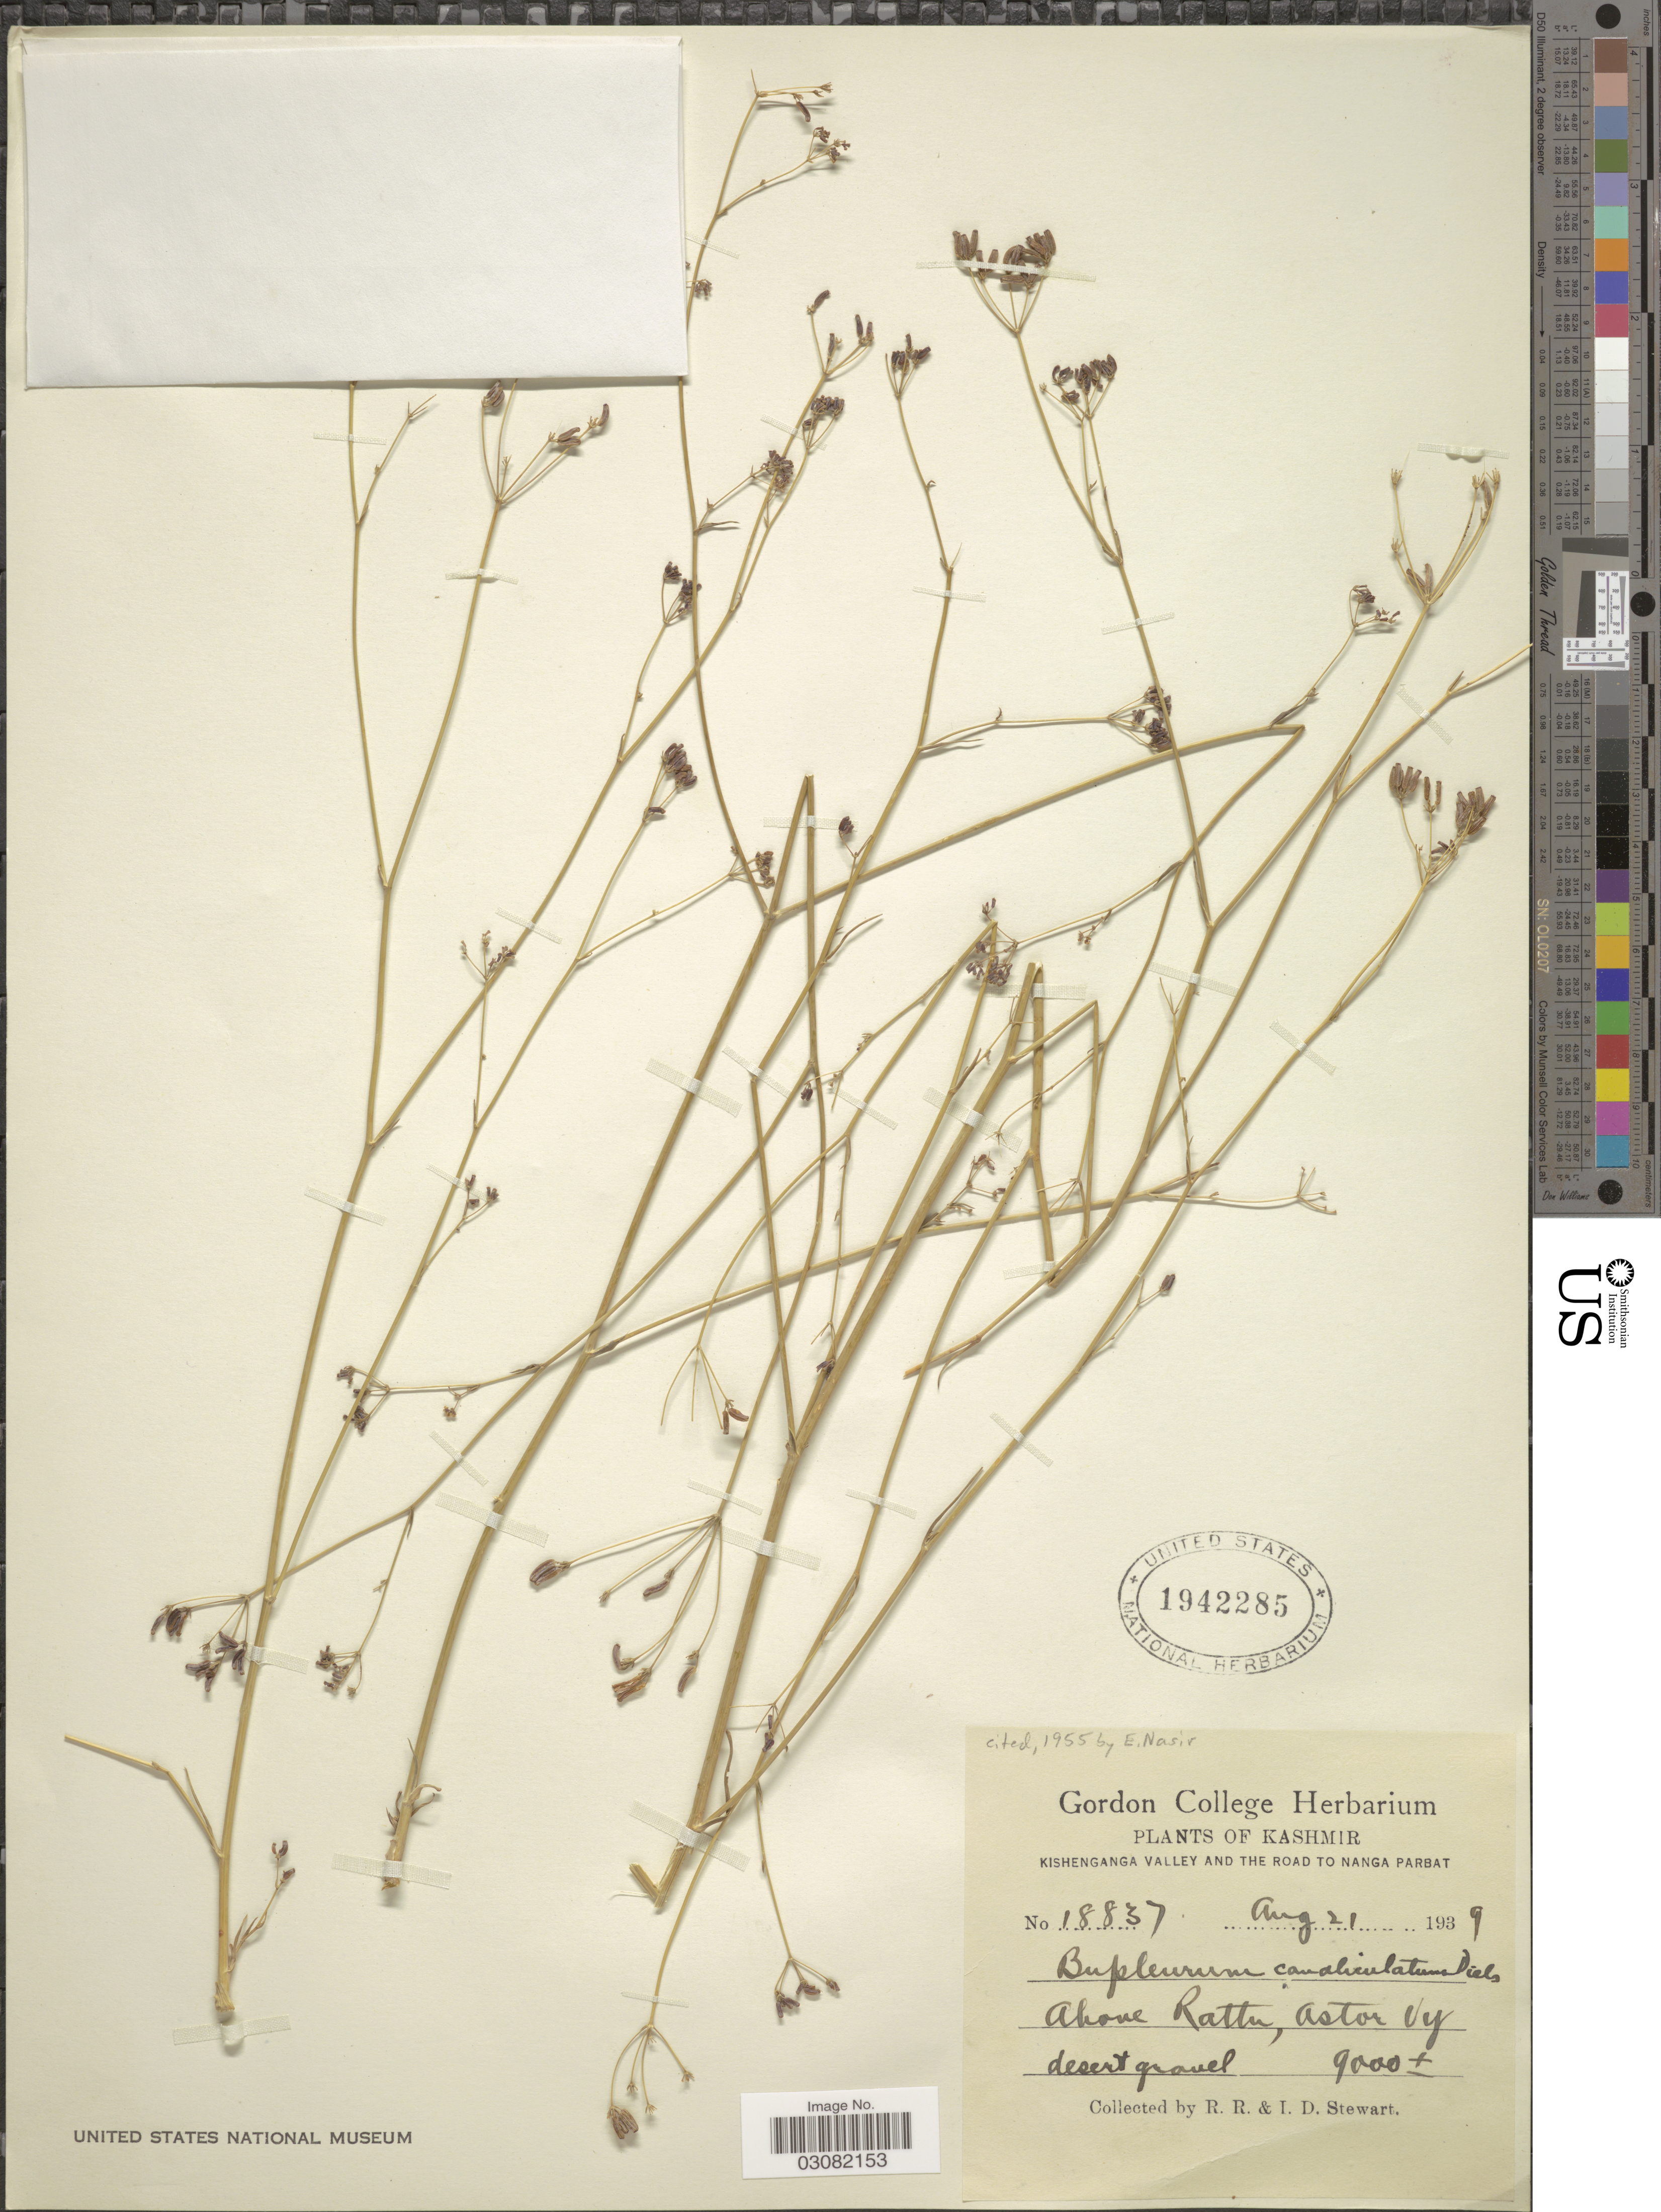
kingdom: Plantae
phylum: Tracheophyta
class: Magnoliopsida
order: Apiales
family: Apiaceae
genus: Bupleurum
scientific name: Bupleurum canaliculatum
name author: Diels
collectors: R. Stewart & I. Stewart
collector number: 18837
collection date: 1939-08-21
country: India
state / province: Jammu and Kashmir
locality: Kashmir, Kishenganga Valley and the Road to Nanga Parbat, above Rattu, Astor VY.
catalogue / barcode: US 1942285